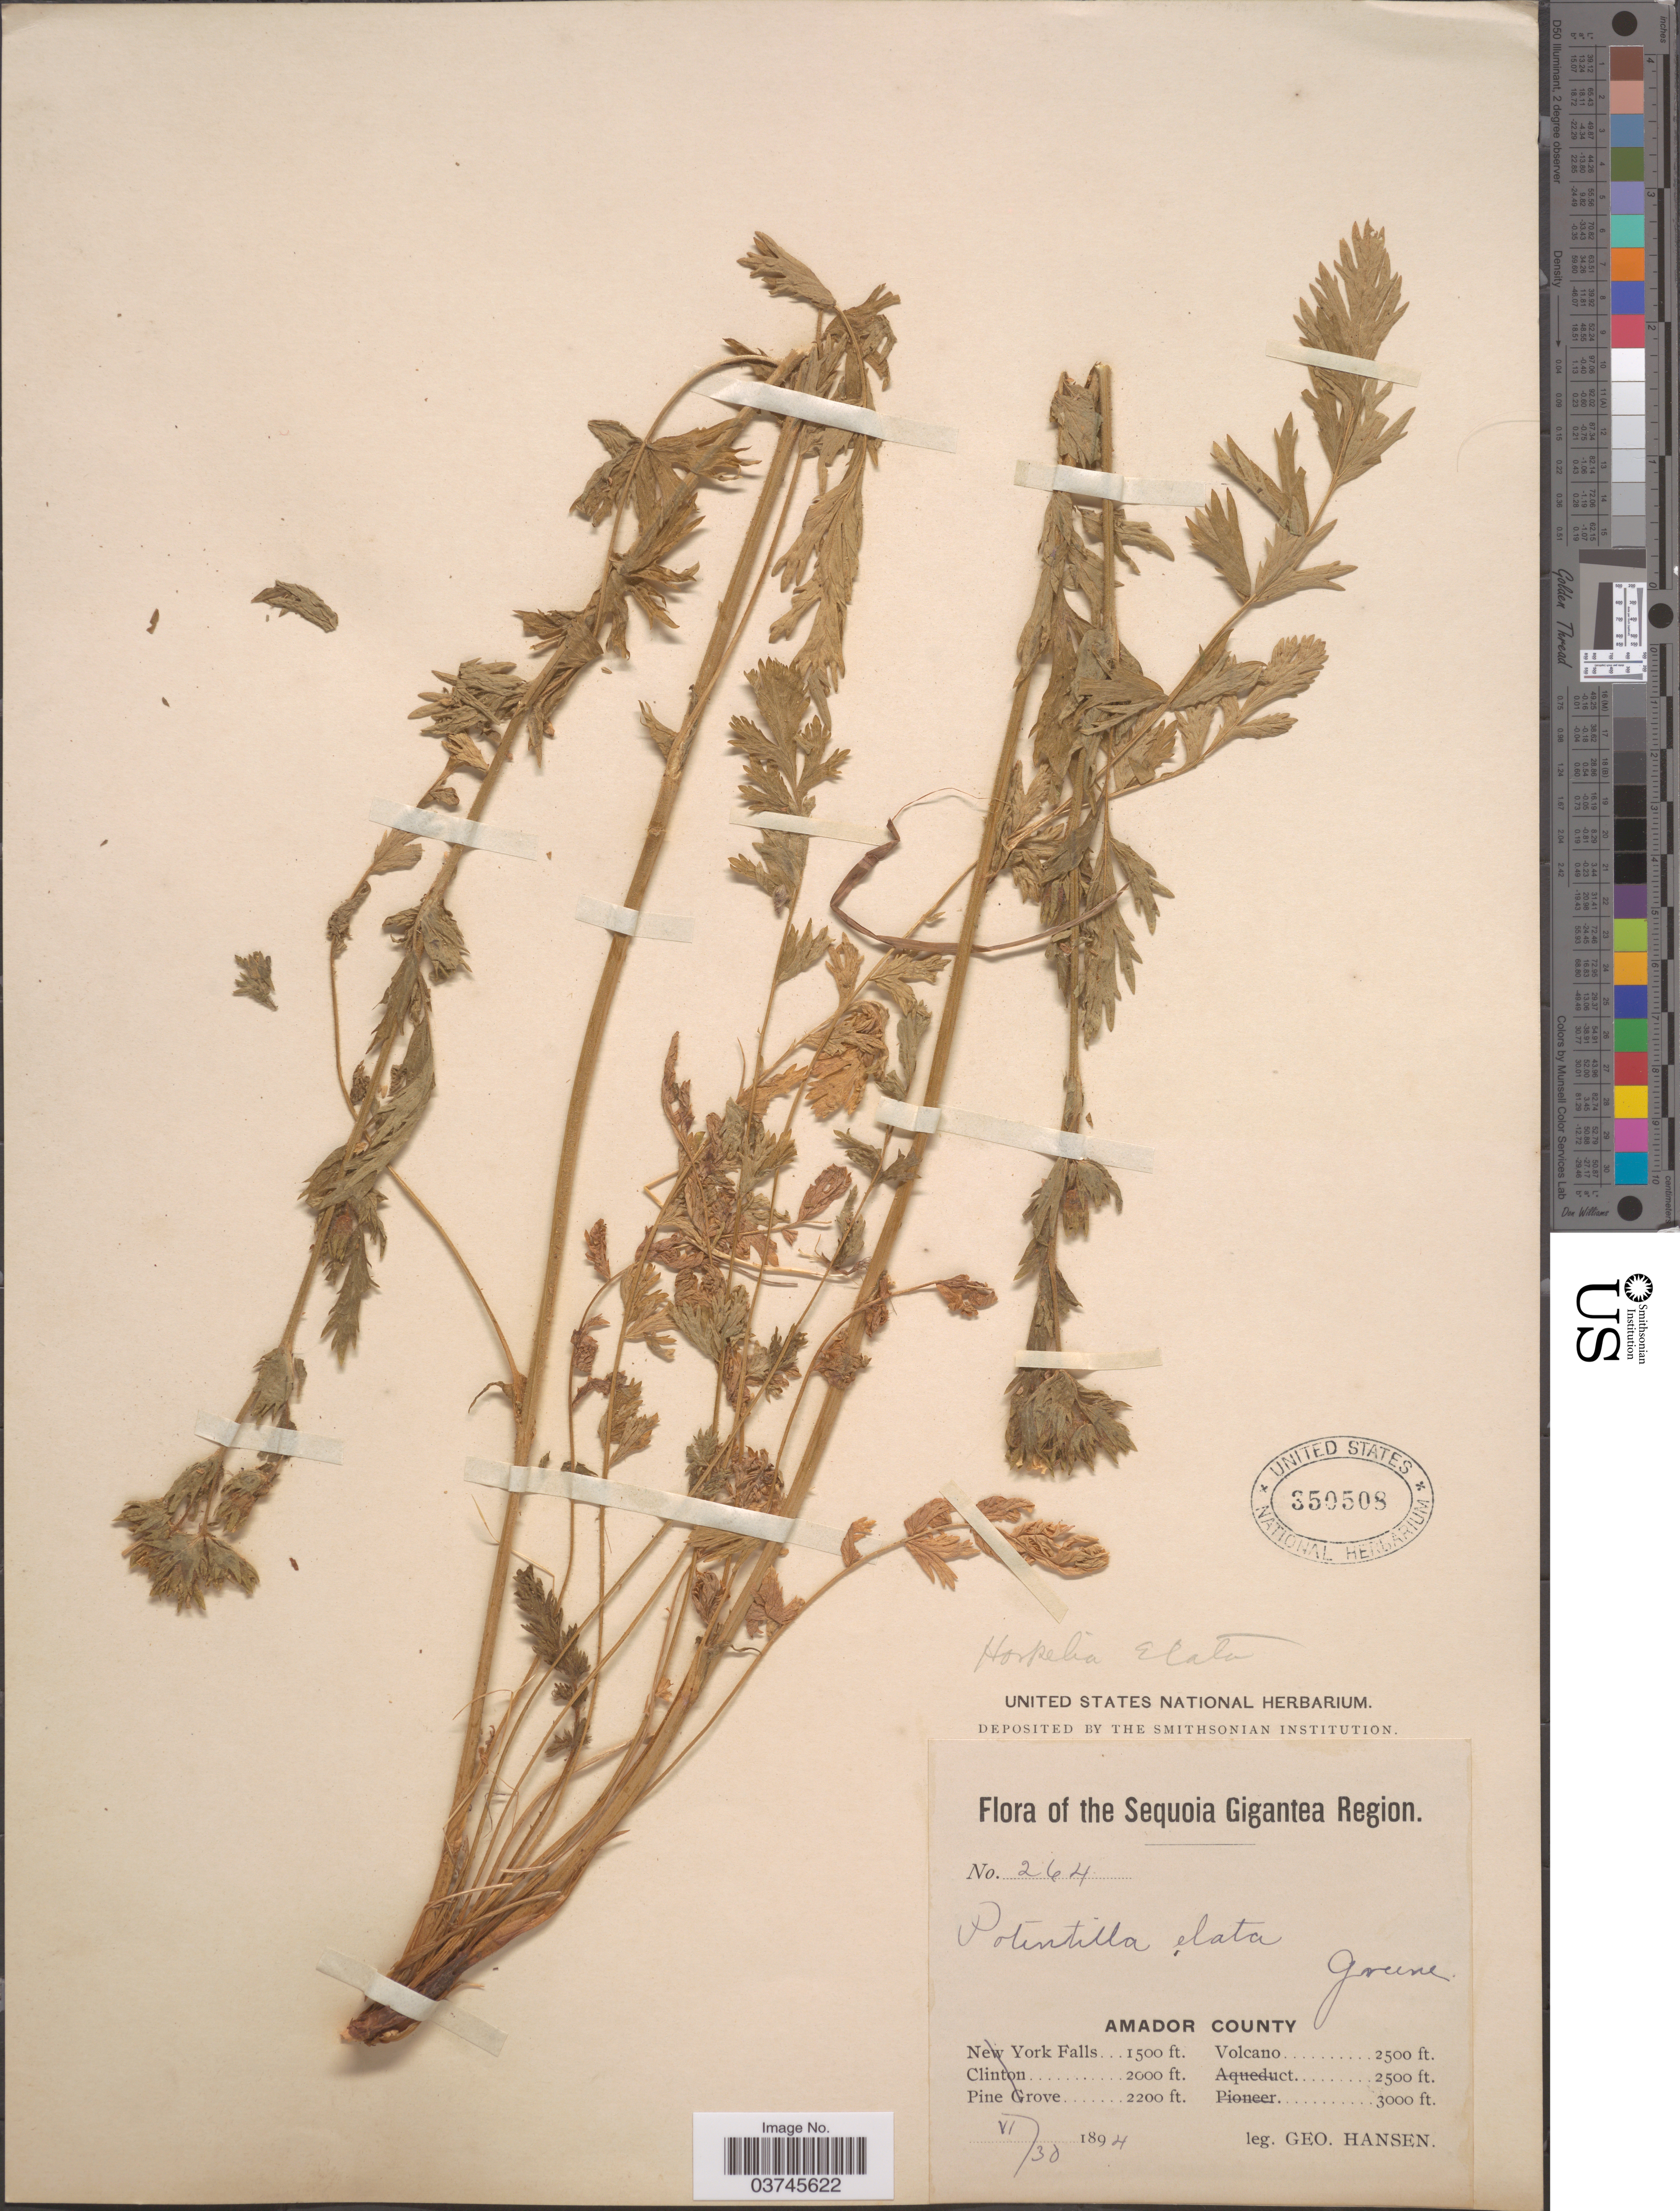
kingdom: Plantae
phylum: Tracheophyta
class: Magnoliopsida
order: Rosales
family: Rosaceae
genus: Potentilla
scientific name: Potentilla californica var. elata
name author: Greene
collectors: G. Hansen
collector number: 264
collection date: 1894-11-30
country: United States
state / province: California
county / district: Amador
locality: Sequoia Gigantea Region. Amador County. Volcano.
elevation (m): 762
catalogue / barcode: US 350508